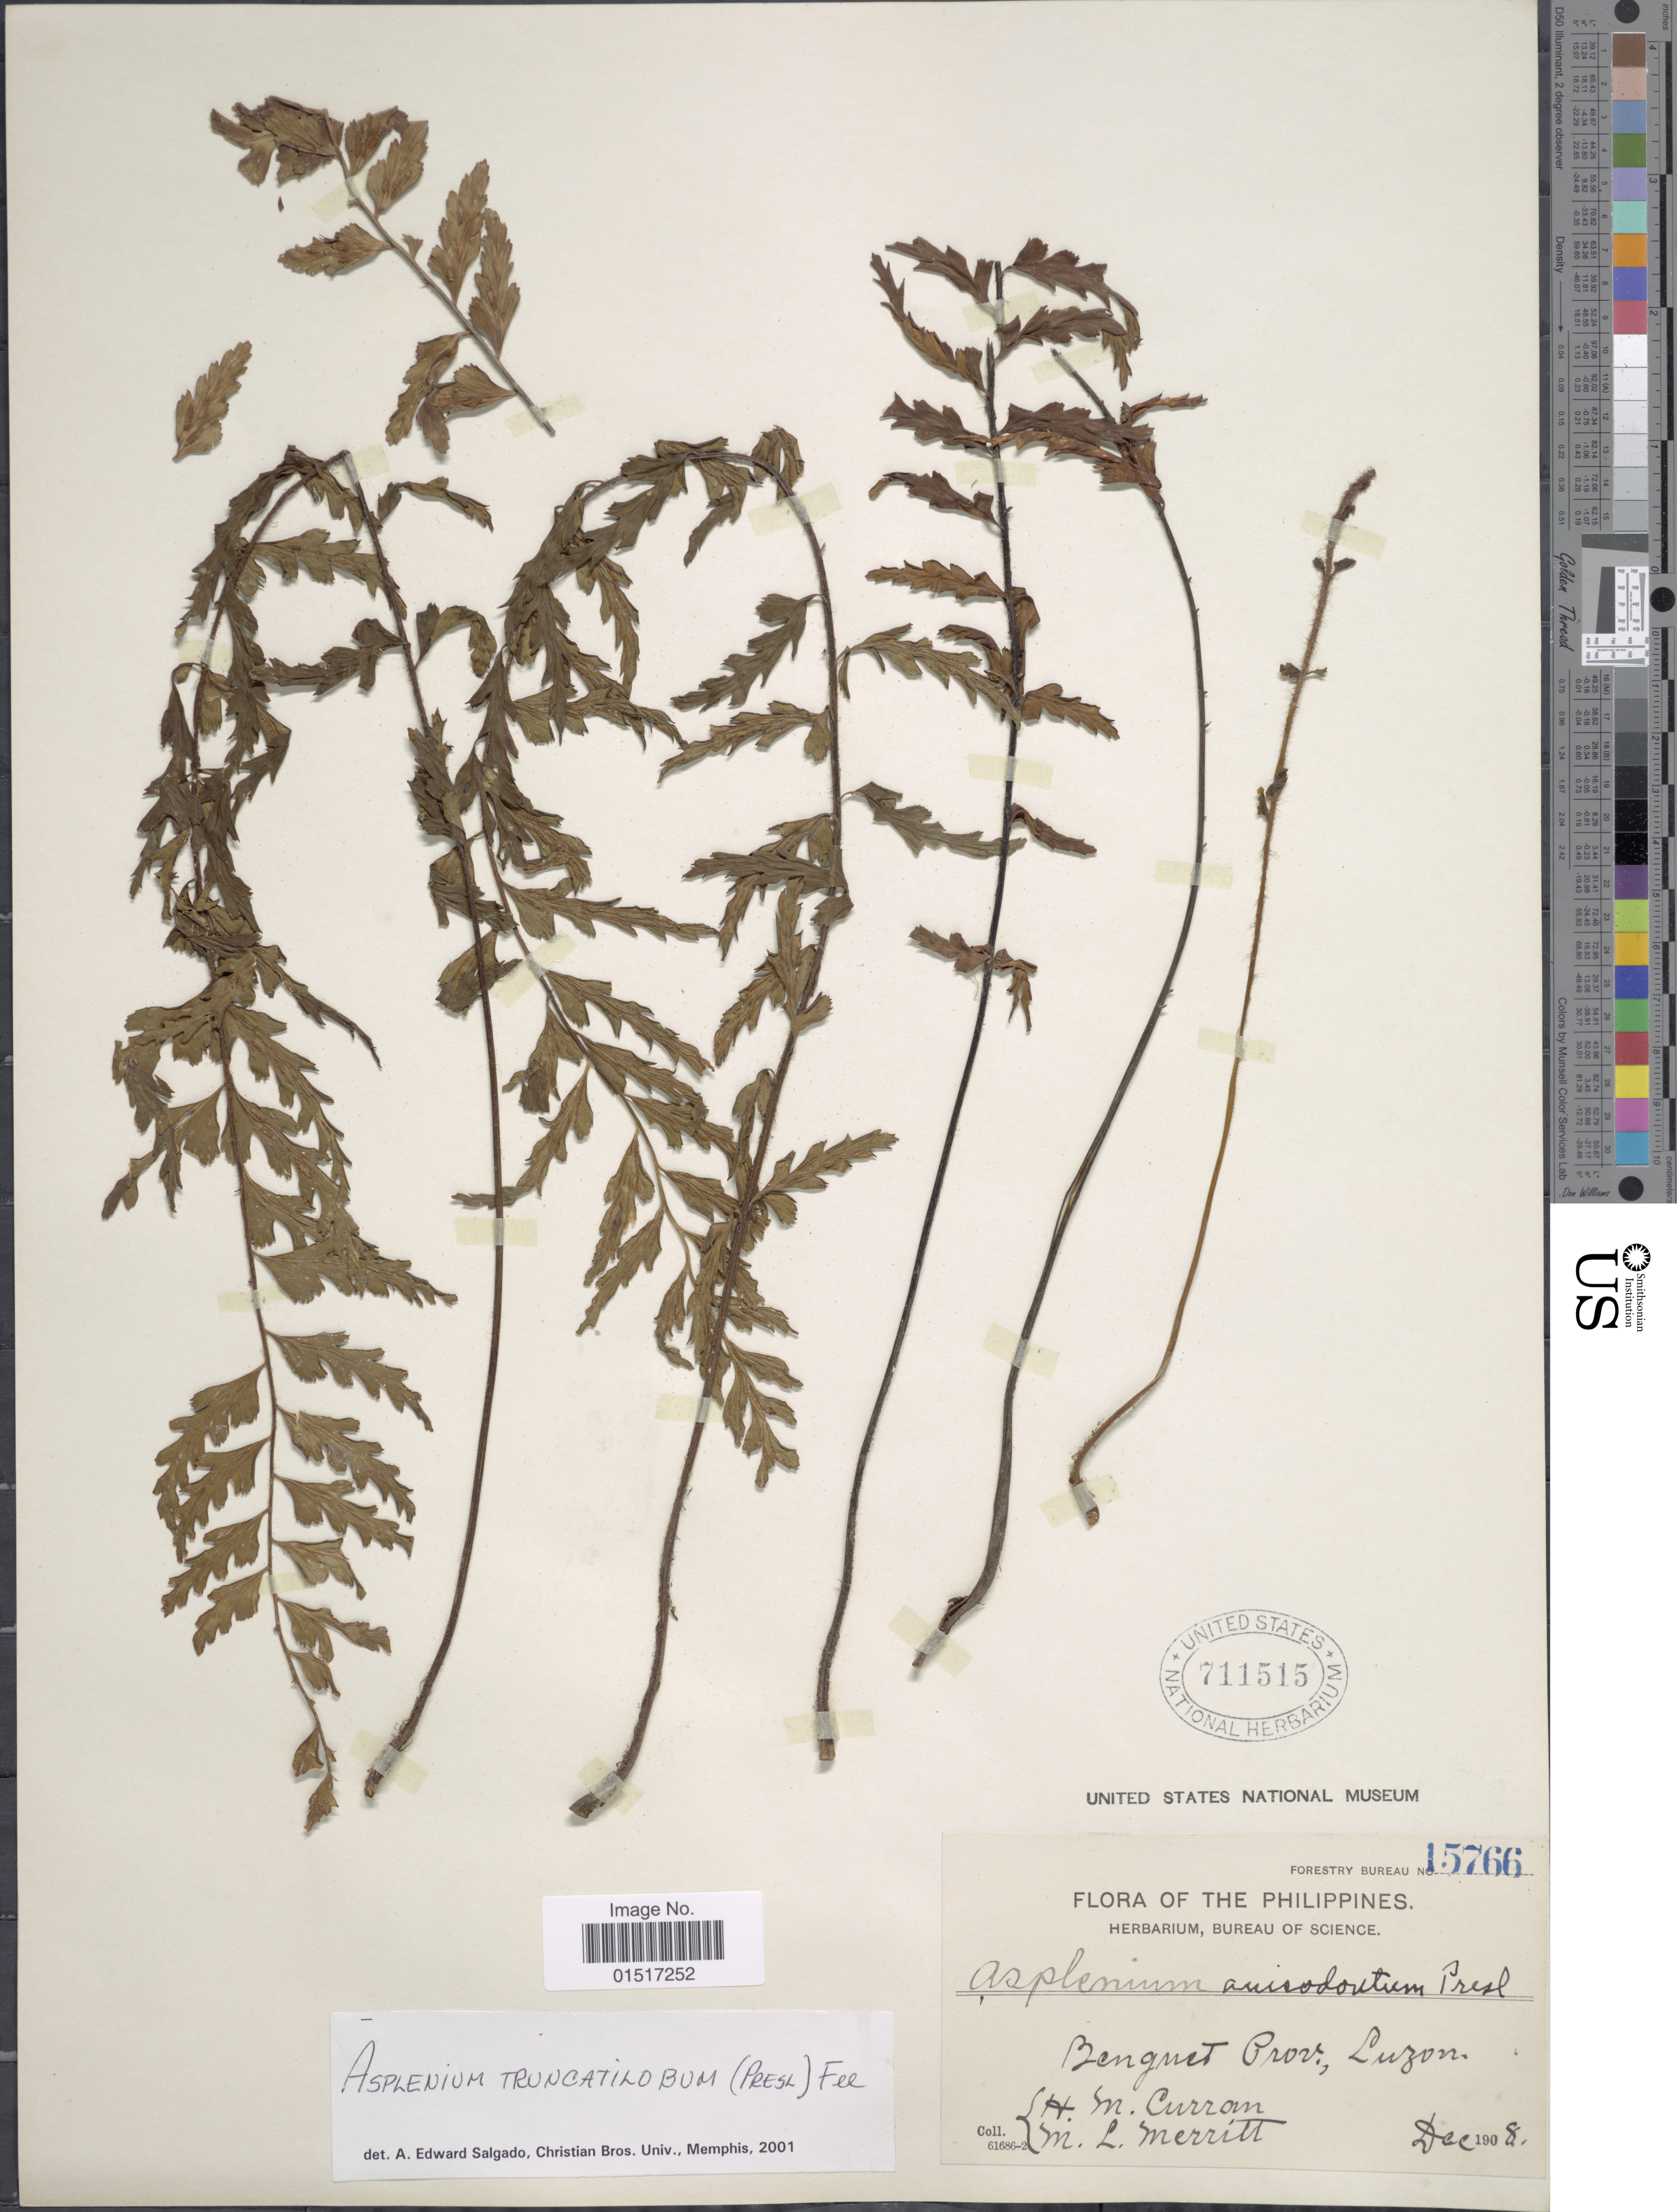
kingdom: Plantae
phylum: Tracheophyta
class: Polypodiopsida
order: Polypodiales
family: Aspleniaceae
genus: Asplenium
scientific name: Asplenium truncatilobum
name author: (C. Presl) Fée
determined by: Salgado, A. E.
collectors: H. M. Curran & M. L. Merritt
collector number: Forestry Bureau 15766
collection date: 1908-12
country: Philippines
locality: Benguet Prov., Luzon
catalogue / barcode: US 711515